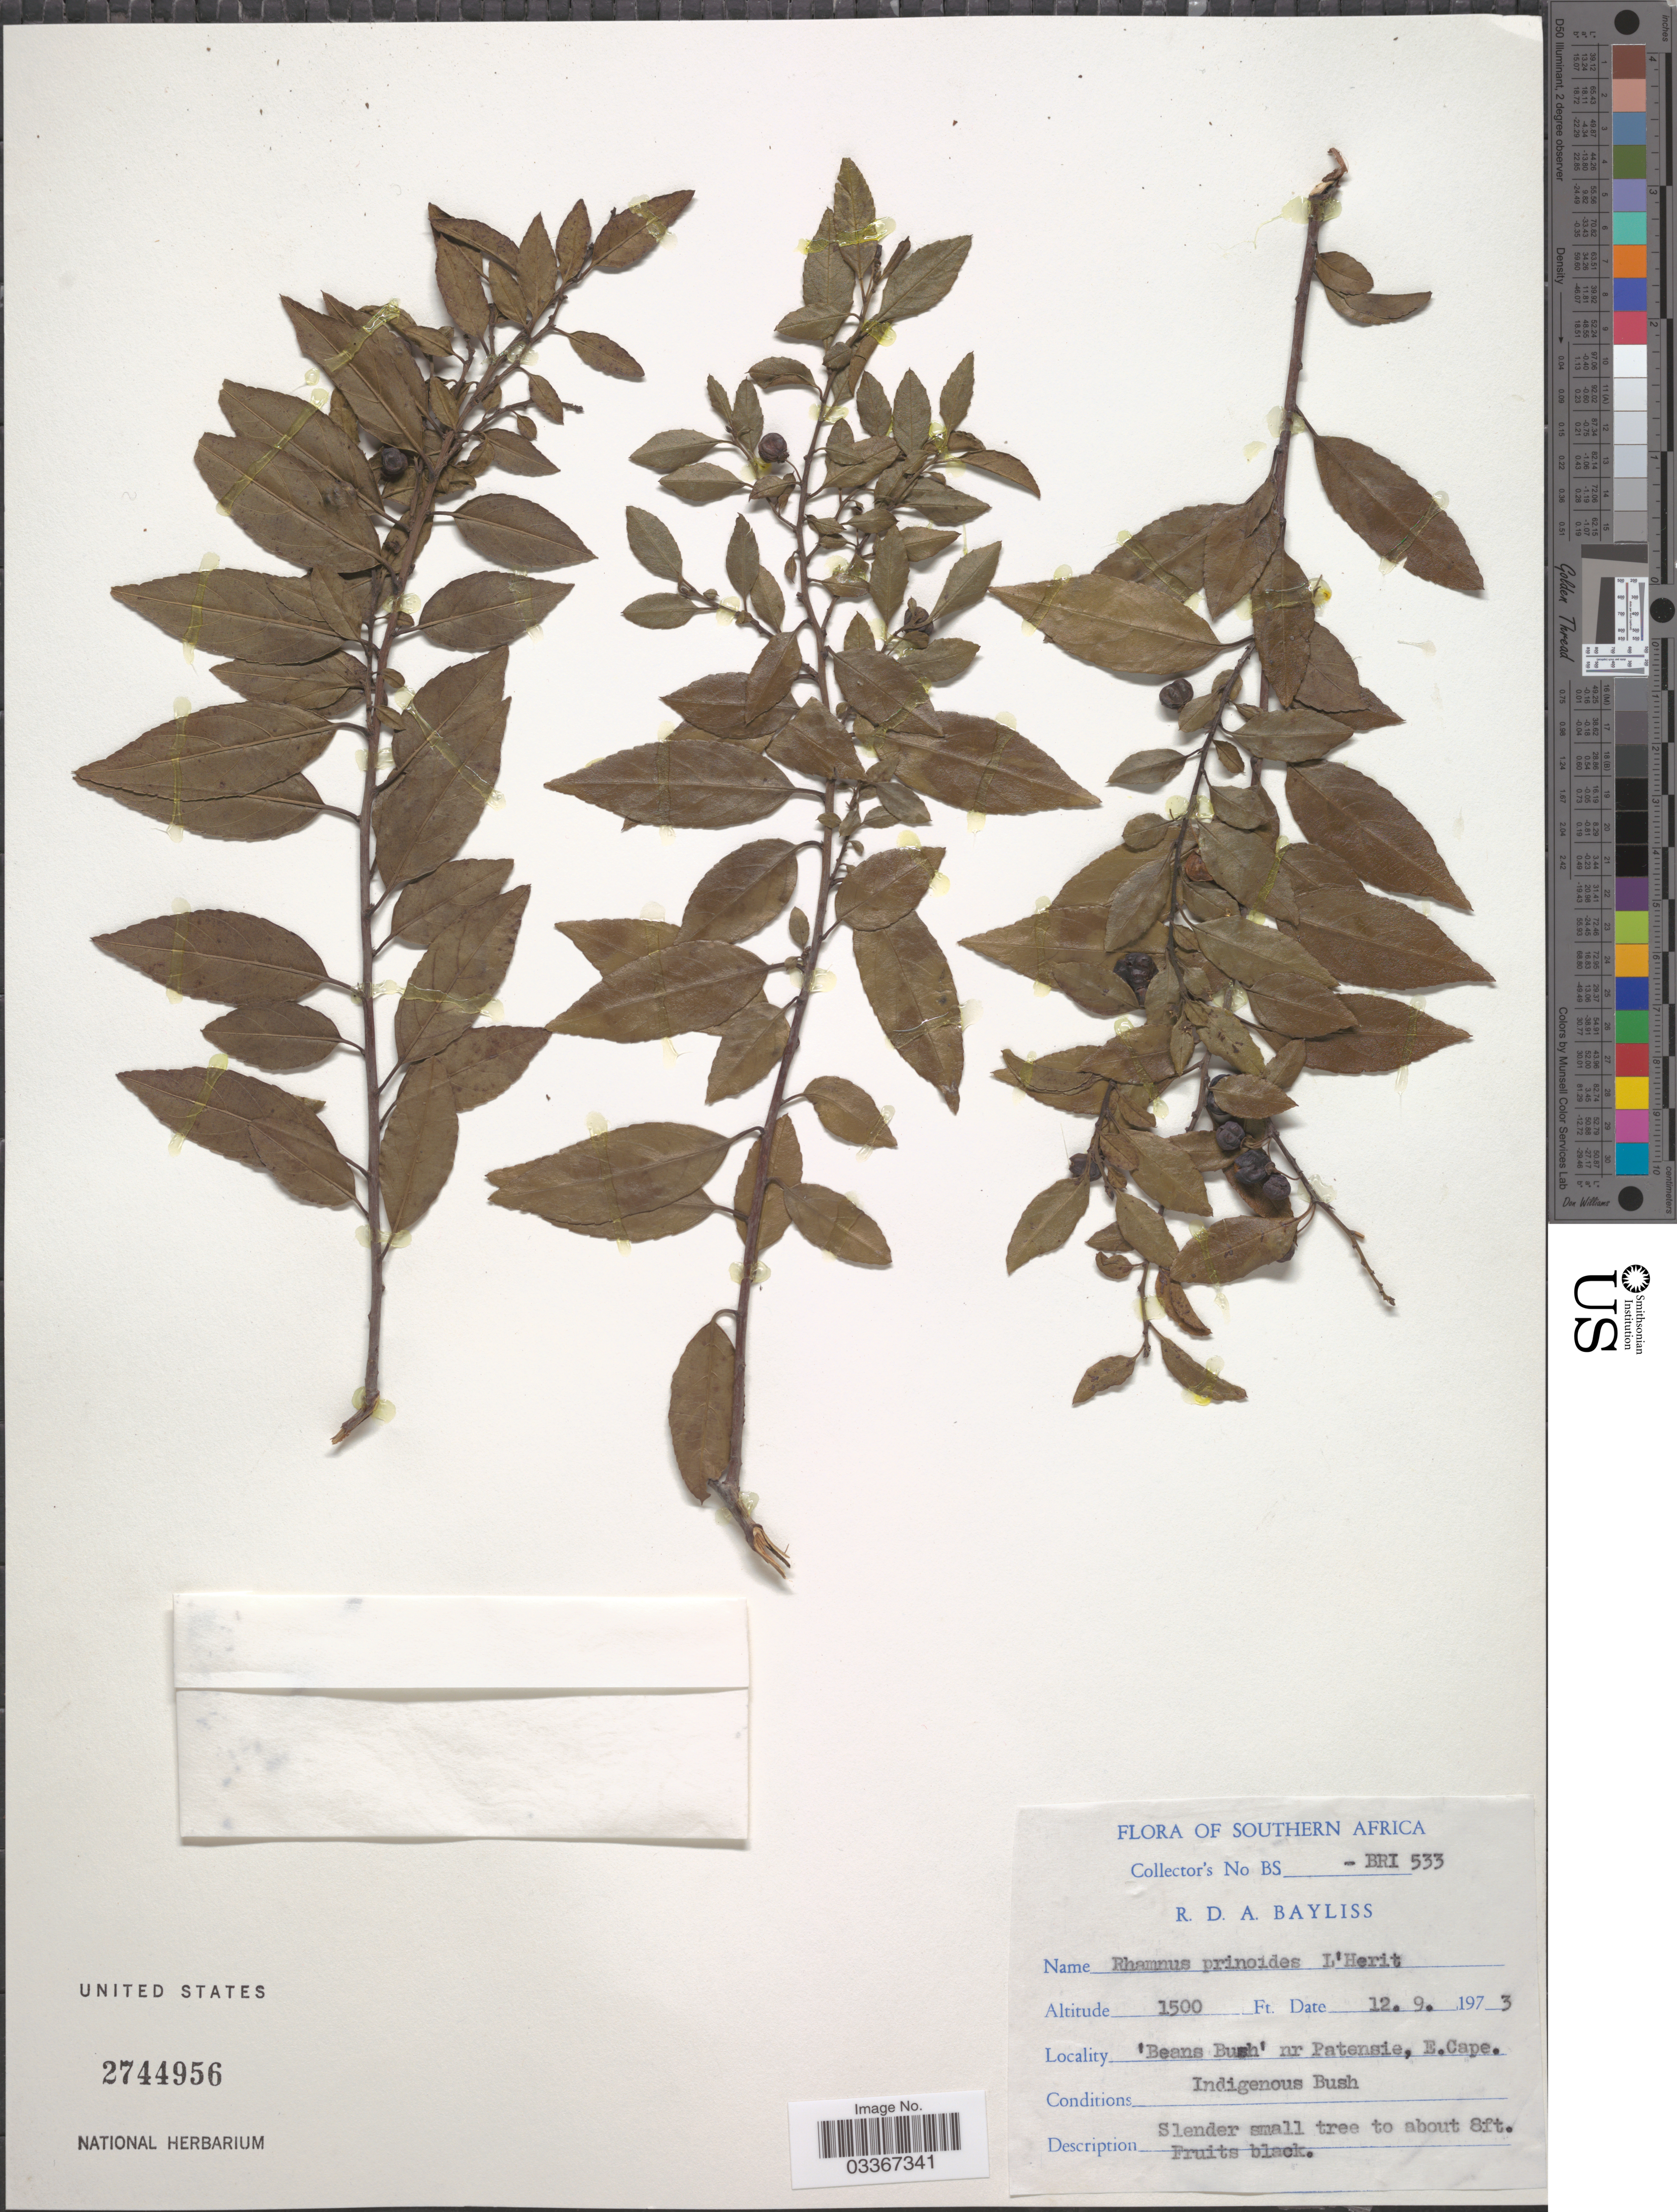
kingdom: Plantae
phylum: Tracheophyta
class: Magnoliopsida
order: Rosales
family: Rhamnaceae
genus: Rhamnus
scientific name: Rhamnus prinoides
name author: L'Hér.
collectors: R. Bayliss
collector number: BS - BRI 533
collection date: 1973-09-12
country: South Africa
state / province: Eastern Cape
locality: Southern Africa. 'Beans Bush' nr Patensie, E. Cape.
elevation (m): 457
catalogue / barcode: US 2744956